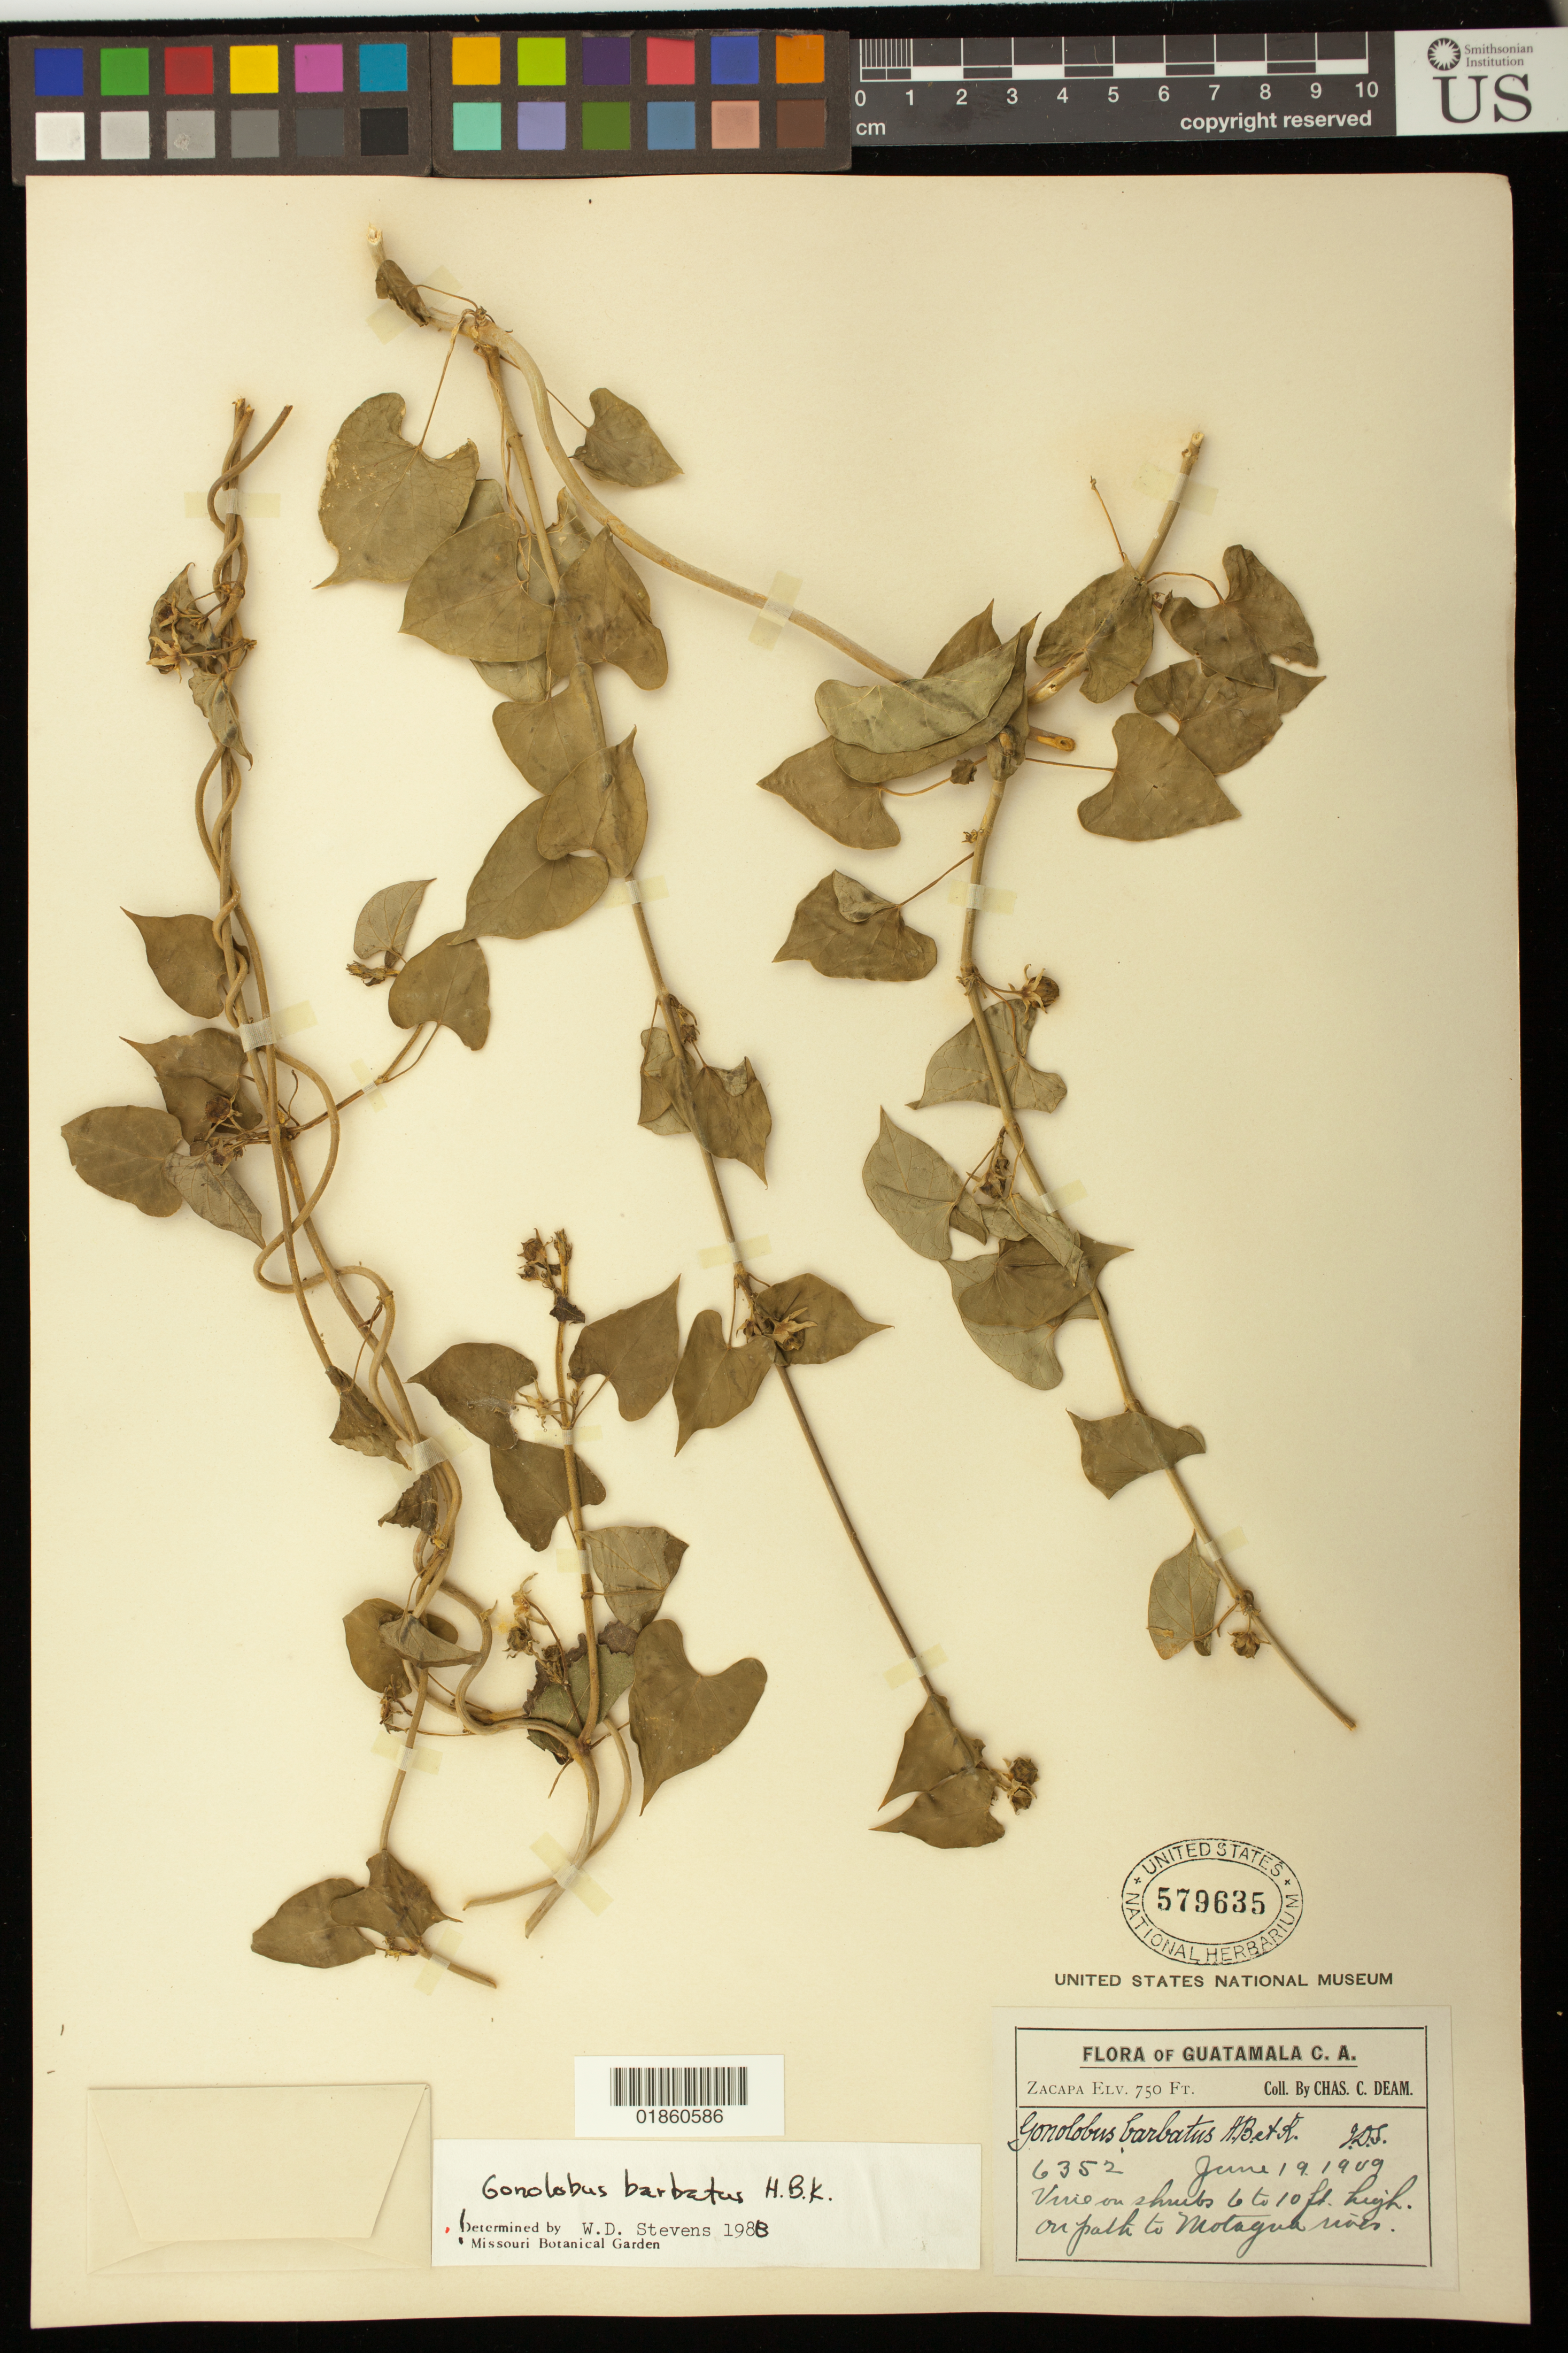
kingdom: Plantae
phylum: Tracheophyta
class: Magnoliopsida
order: Gentianales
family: Apocynaceae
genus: Gonolobus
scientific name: Gonolobus barbatus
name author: Kunth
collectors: C. C. Deam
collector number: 6352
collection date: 1909-06-19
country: Guatemala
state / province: Zacapa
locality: On path to Motagua river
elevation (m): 229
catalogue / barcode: US 579635